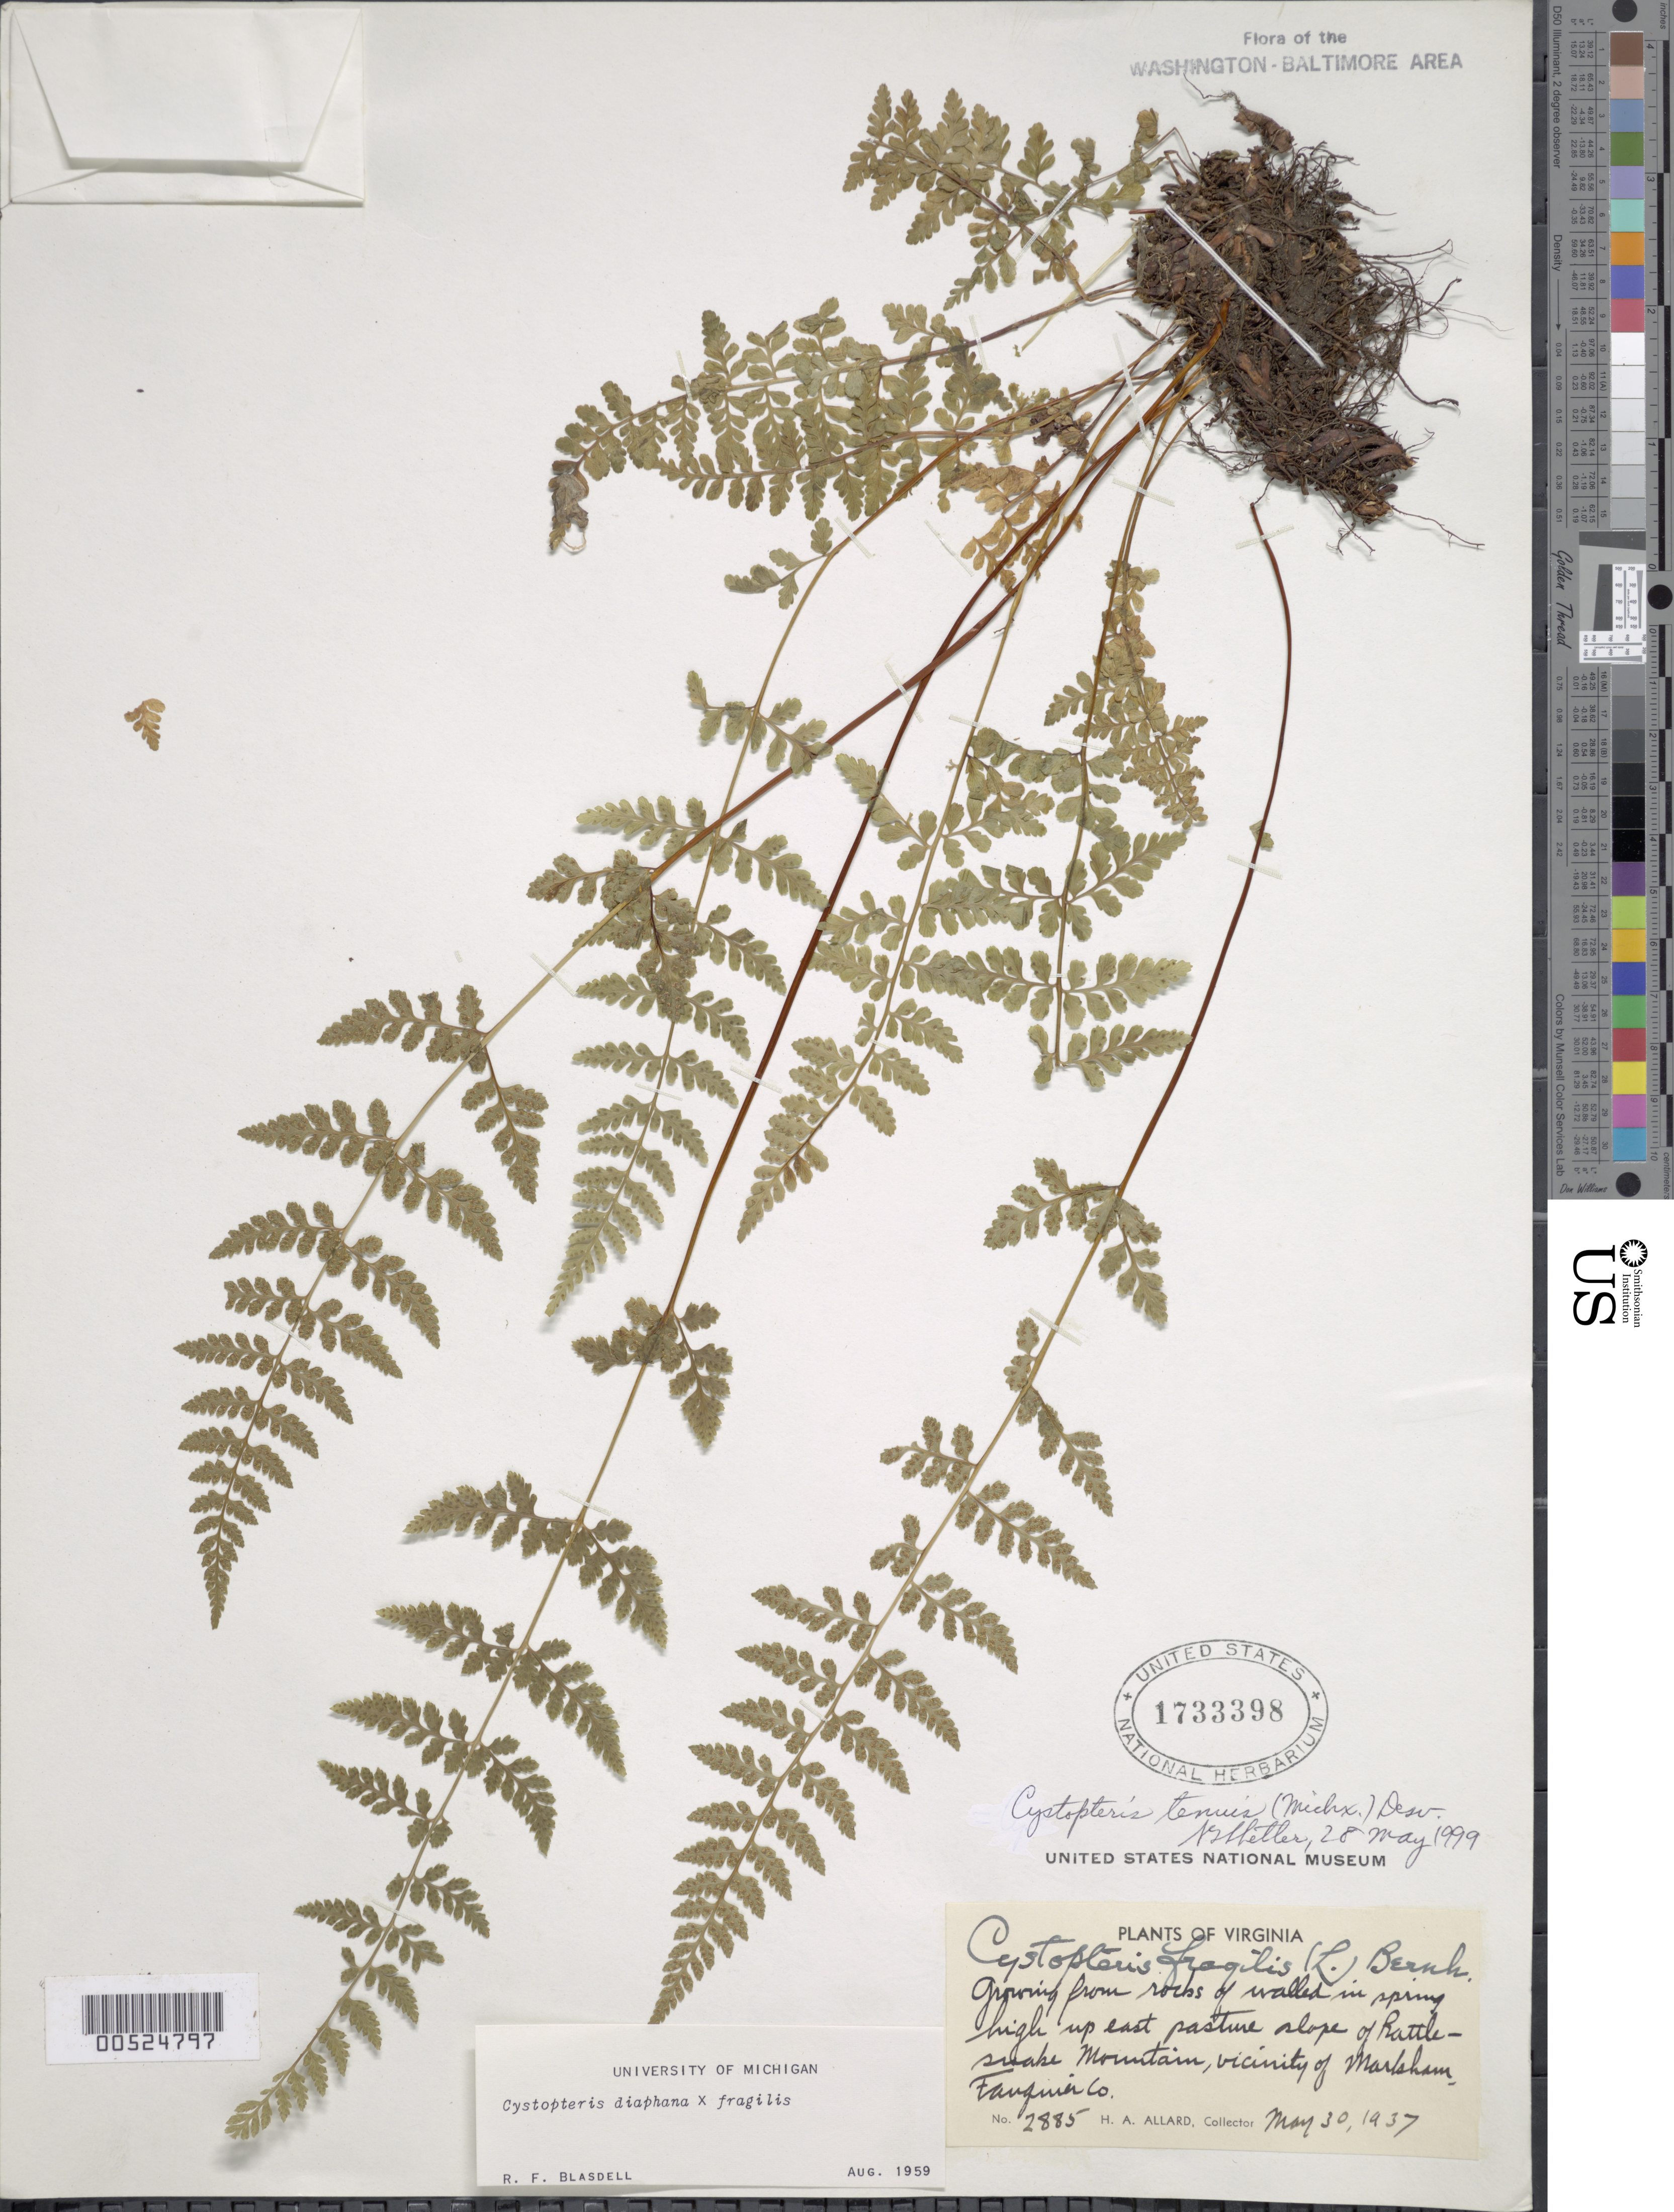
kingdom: Plantae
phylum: Tracheophyta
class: Polypodiopsida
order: Polypodiales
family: Cystopteridaceae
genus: Cystopteris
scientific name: Cystopteris tenuis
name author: (Michx.) Desv.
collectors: H. A. Allard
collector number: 2885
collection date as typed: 30 May 1937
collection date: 1937-05-30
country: United States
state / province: Virginia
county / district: Fauquier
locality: Markham, vicinity of, slope of Rattlesnake Mountain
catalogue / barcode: US 1733398